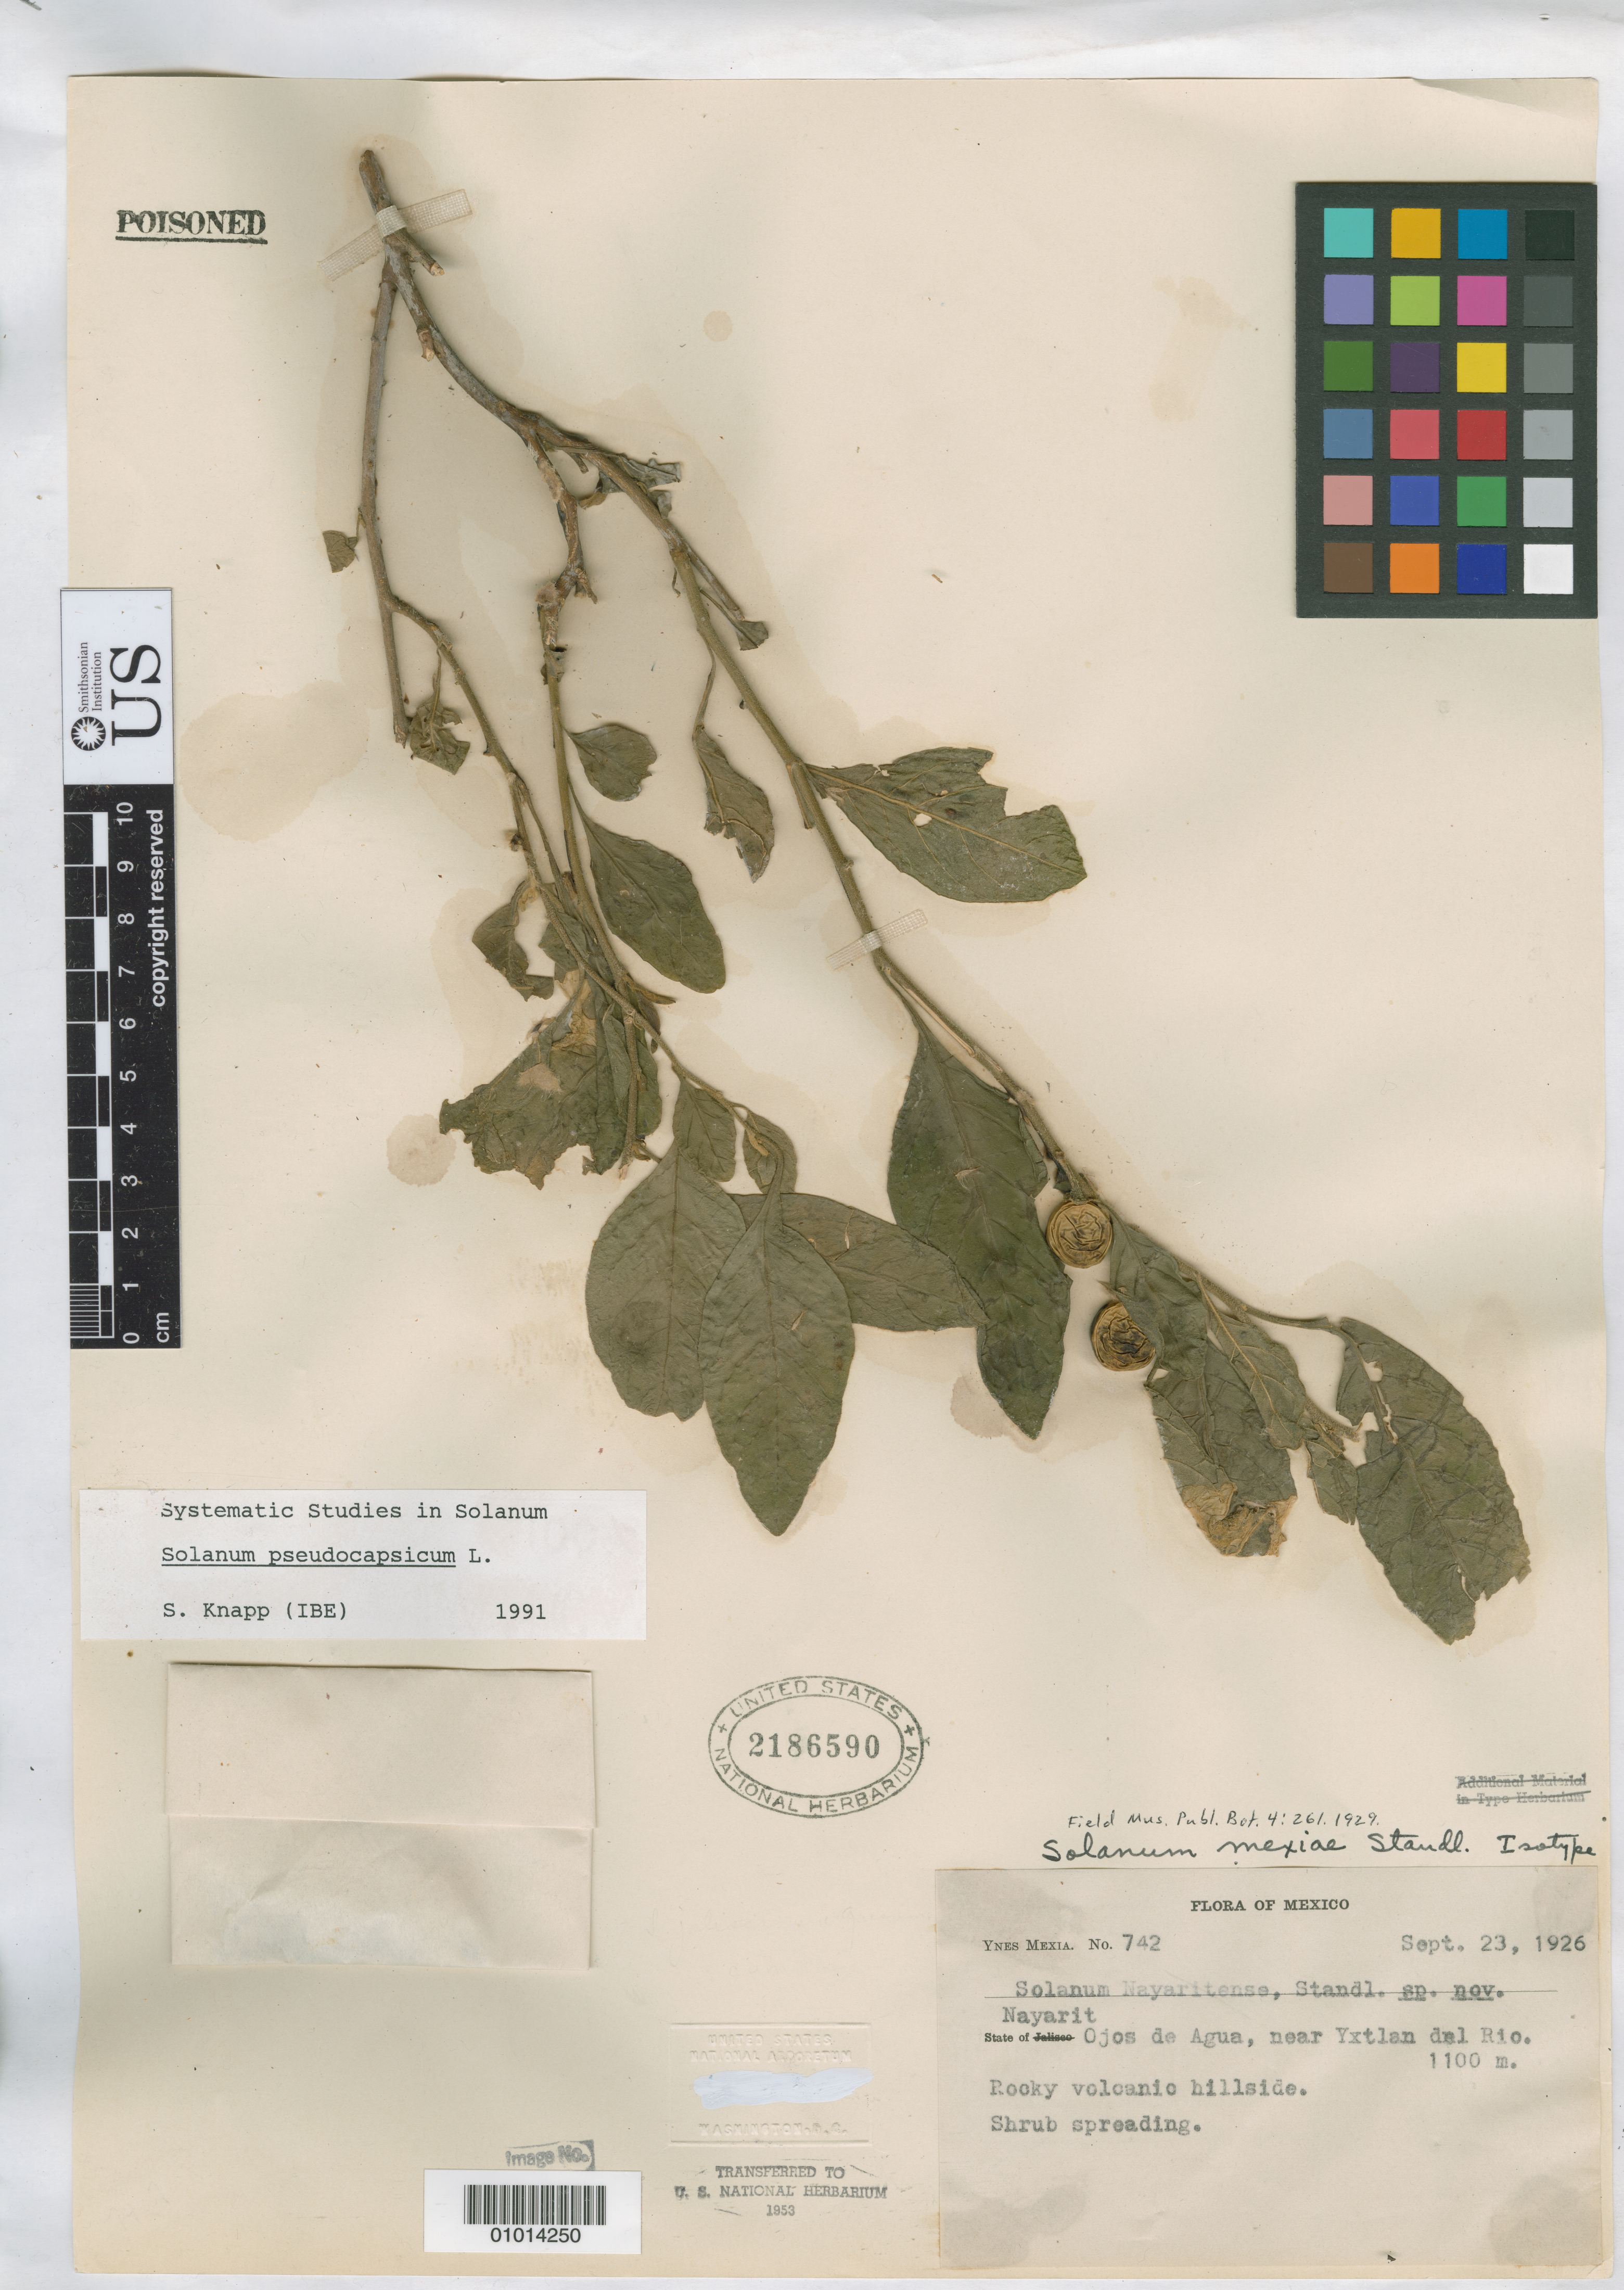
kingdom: Plantae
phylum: Tracheophyta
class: Magnoliopsida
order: Solanales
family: Solanaceae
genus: Solanum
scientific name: Solanum mexiae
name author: Standl.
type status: Isotype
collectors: Y. Mexia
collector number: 742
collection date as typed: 23 Sep 1926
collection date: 1926-09-23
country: Mexico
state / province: Nayarit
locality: Ojos de Agua, near Yxtlan del Rio.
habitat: Rocky volcanic hillside.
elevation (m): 1100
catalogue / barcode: US 2186590